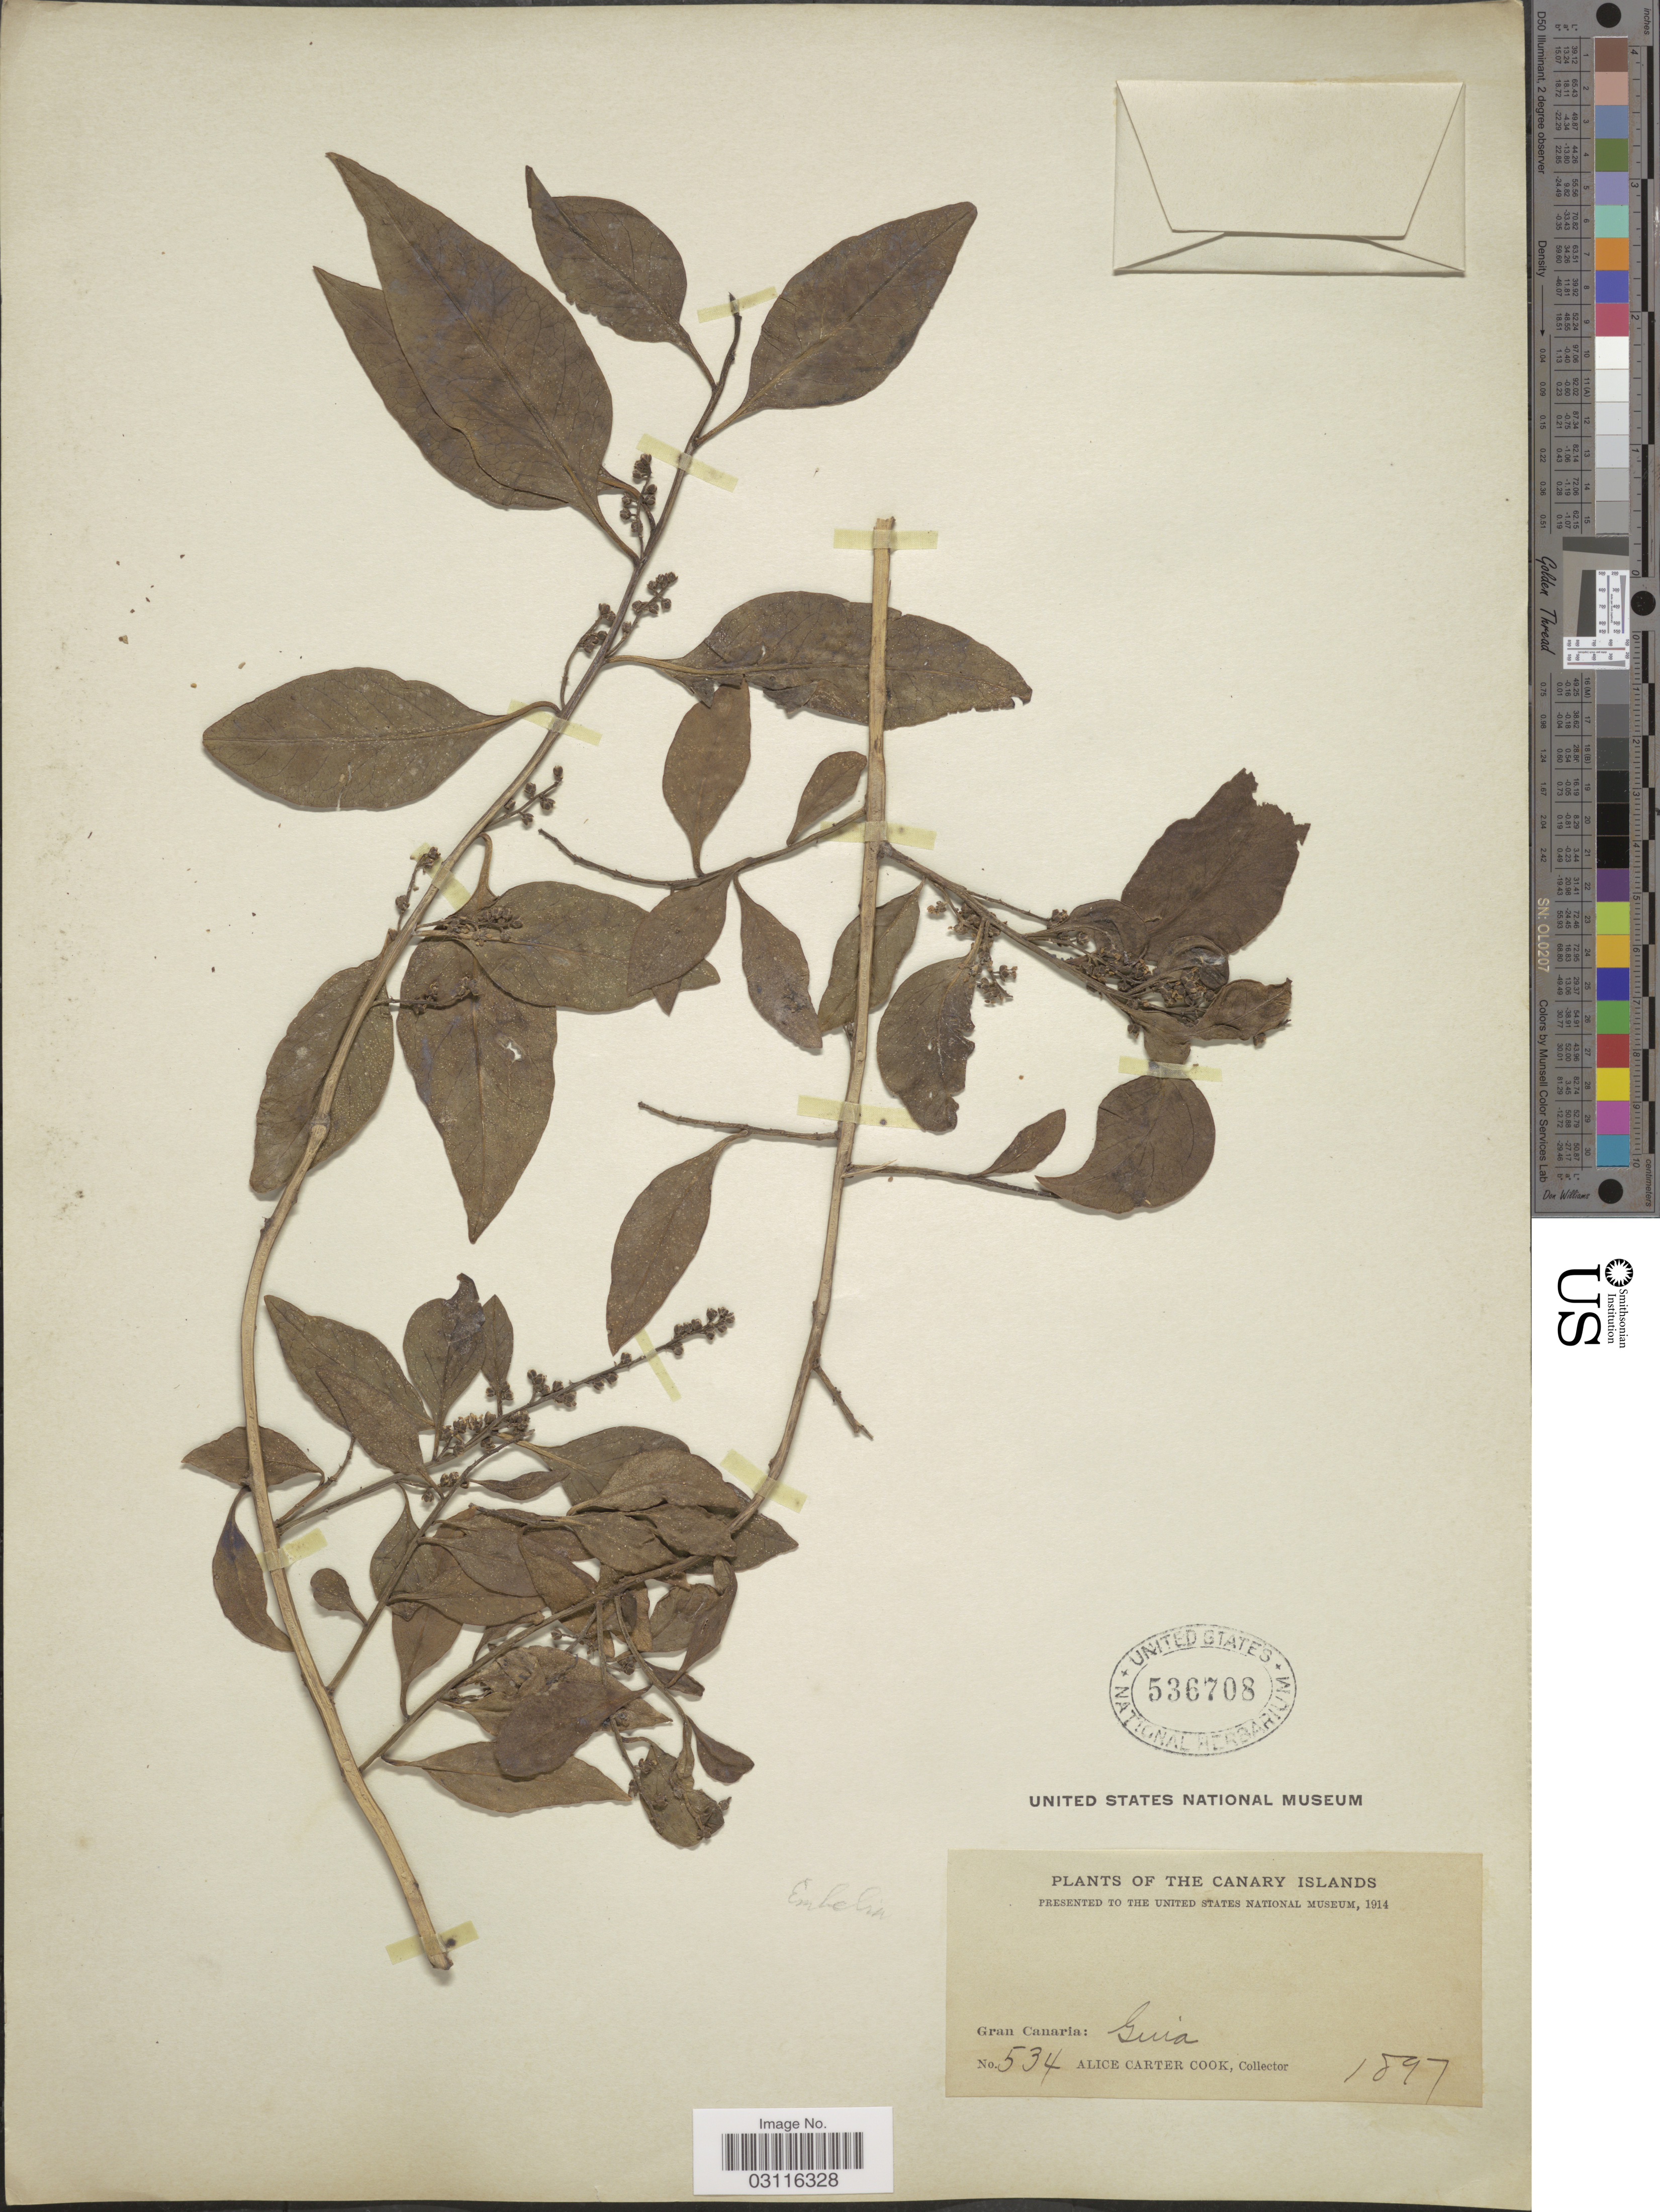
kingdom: Plantae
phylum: Tracheophyta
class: Magnoliopsida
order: Ericales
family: Primulaceae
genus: Embelia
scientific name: Embelia sp.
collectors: Alice C. Cook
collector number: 534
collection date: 1897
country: Spain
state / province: Canarias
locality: The Canary Islands. Gran Canaria: Guia.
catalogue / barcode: US 536708